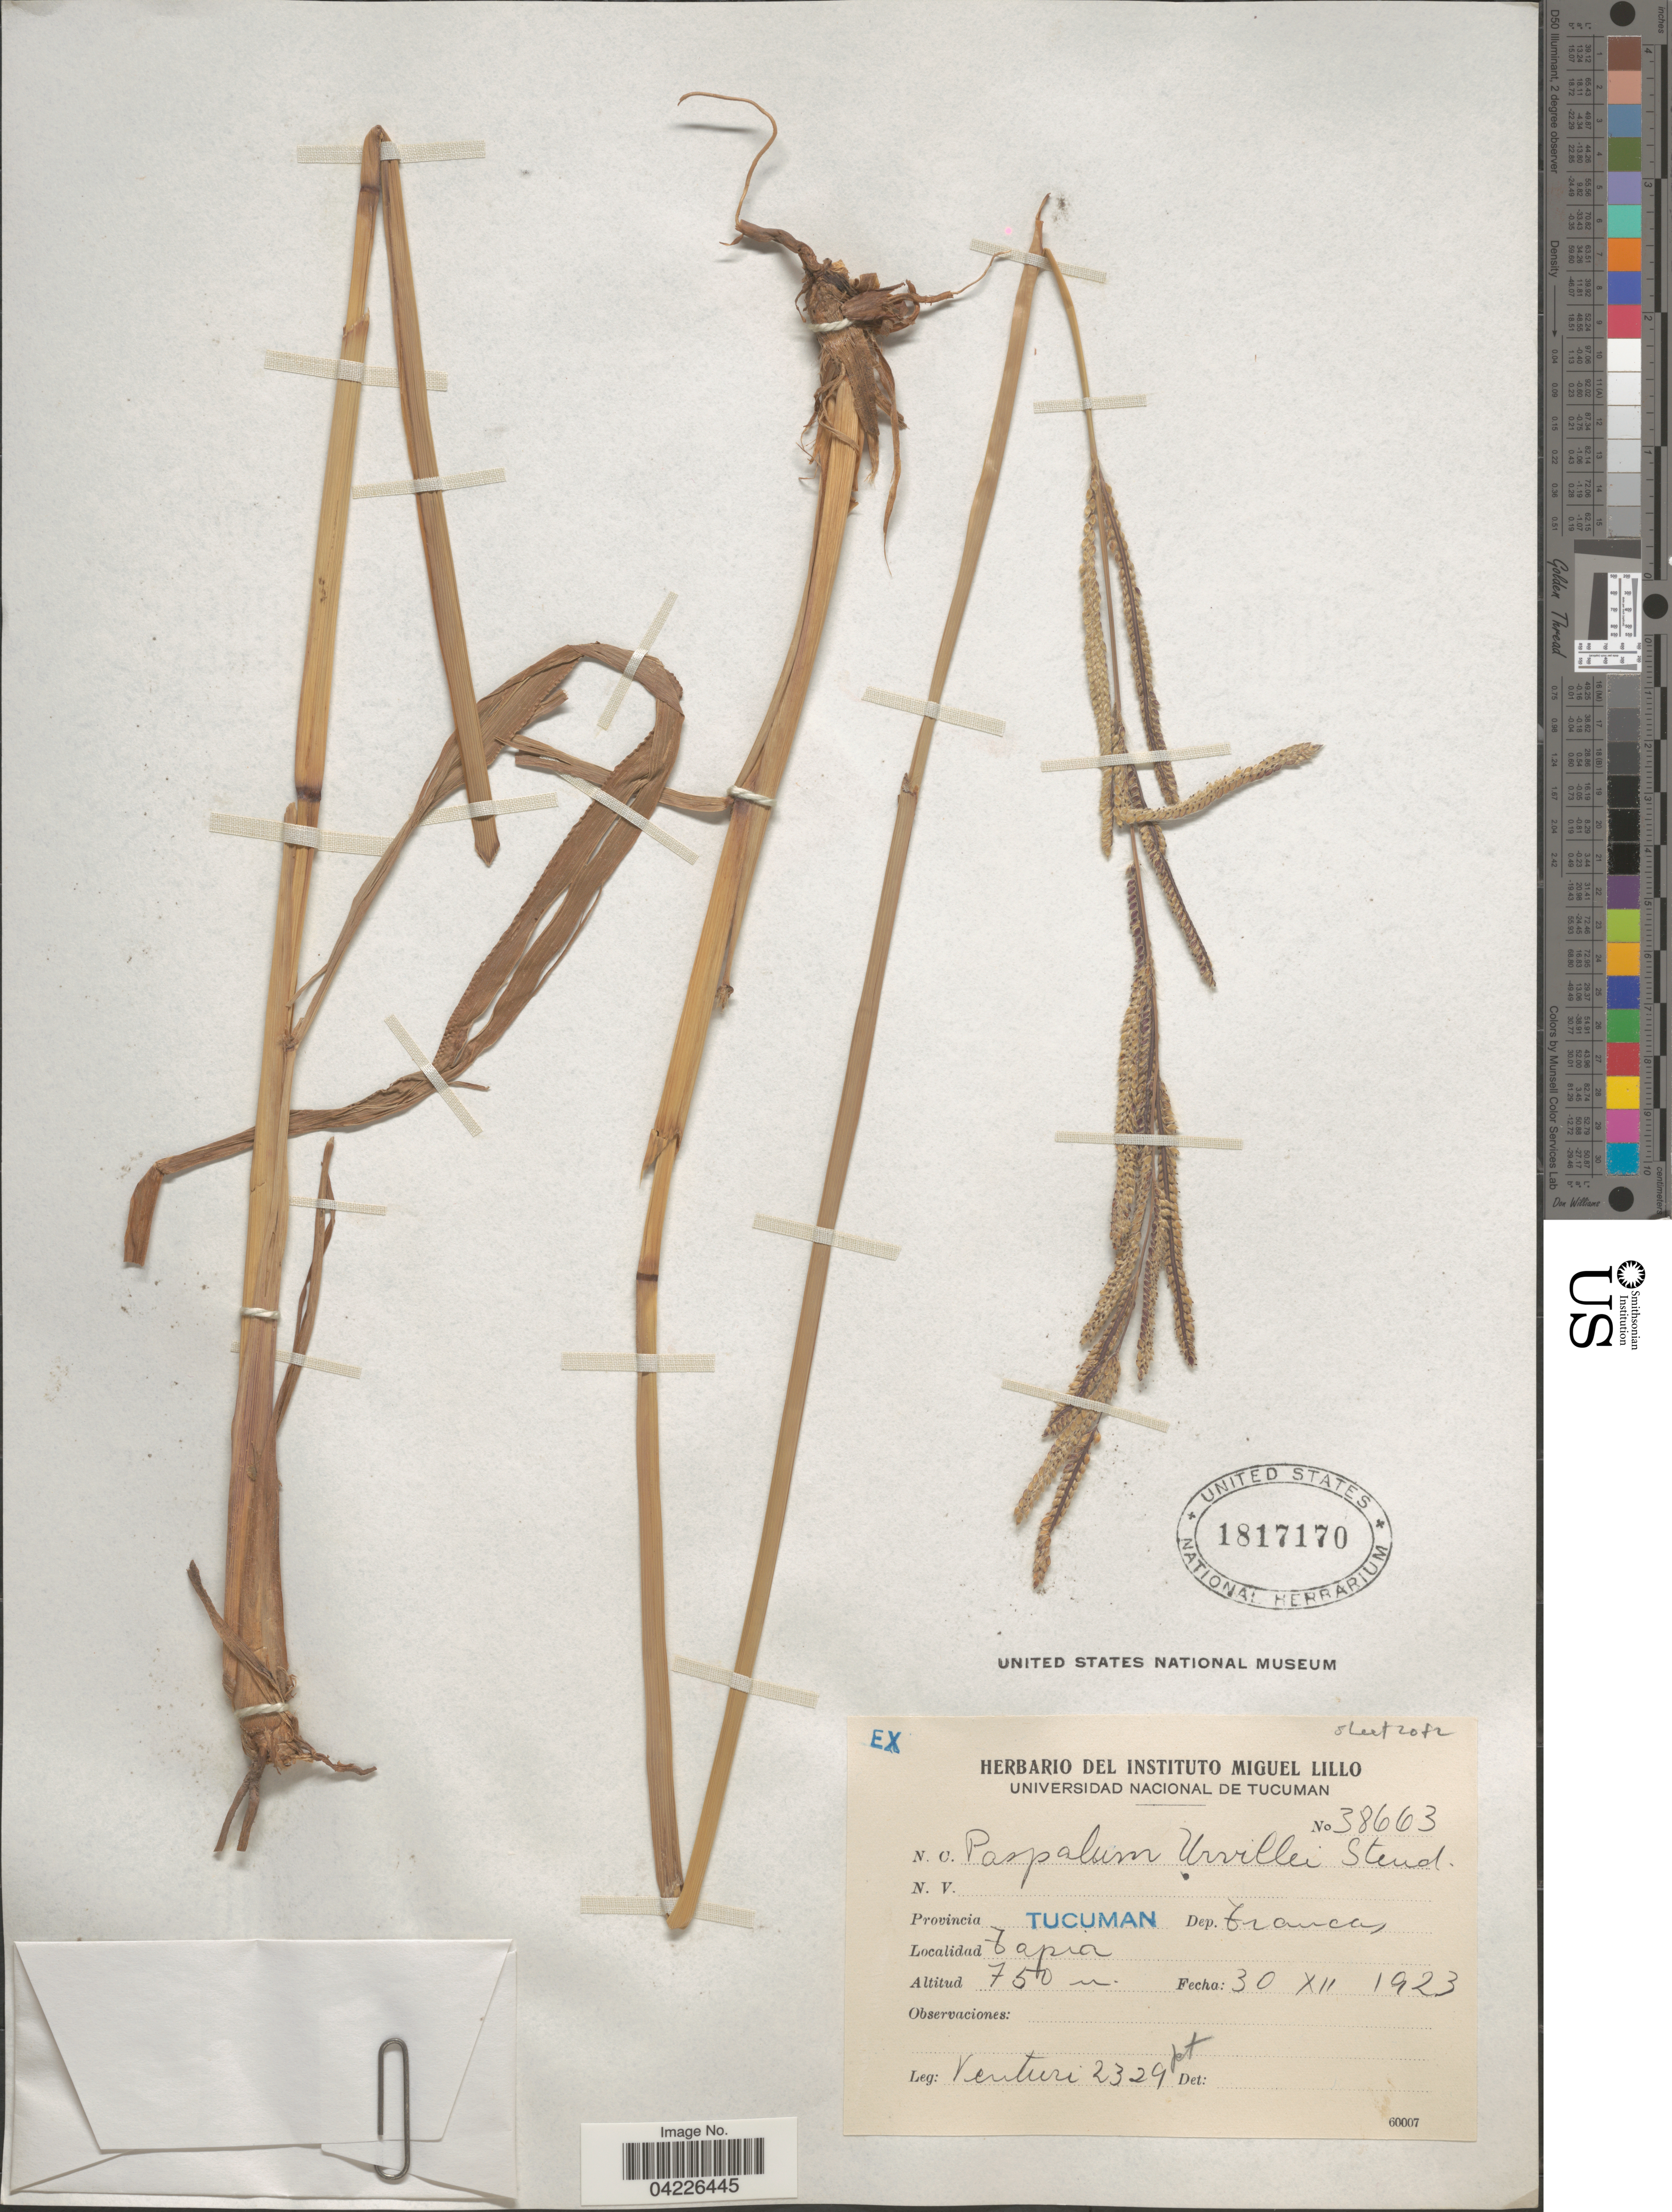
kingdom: Plantae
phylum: Tracheophyta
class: Liliopsida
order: Poales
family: Poaceae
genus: Paspalum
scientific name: Paspalum urvillei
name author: Steud.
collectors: Venturi, --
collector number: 2329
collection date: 1923-12-30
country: Argentina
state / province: Tucuman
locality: Dep. Trancas. Tapia.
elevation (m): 750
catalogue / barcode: US 1817170